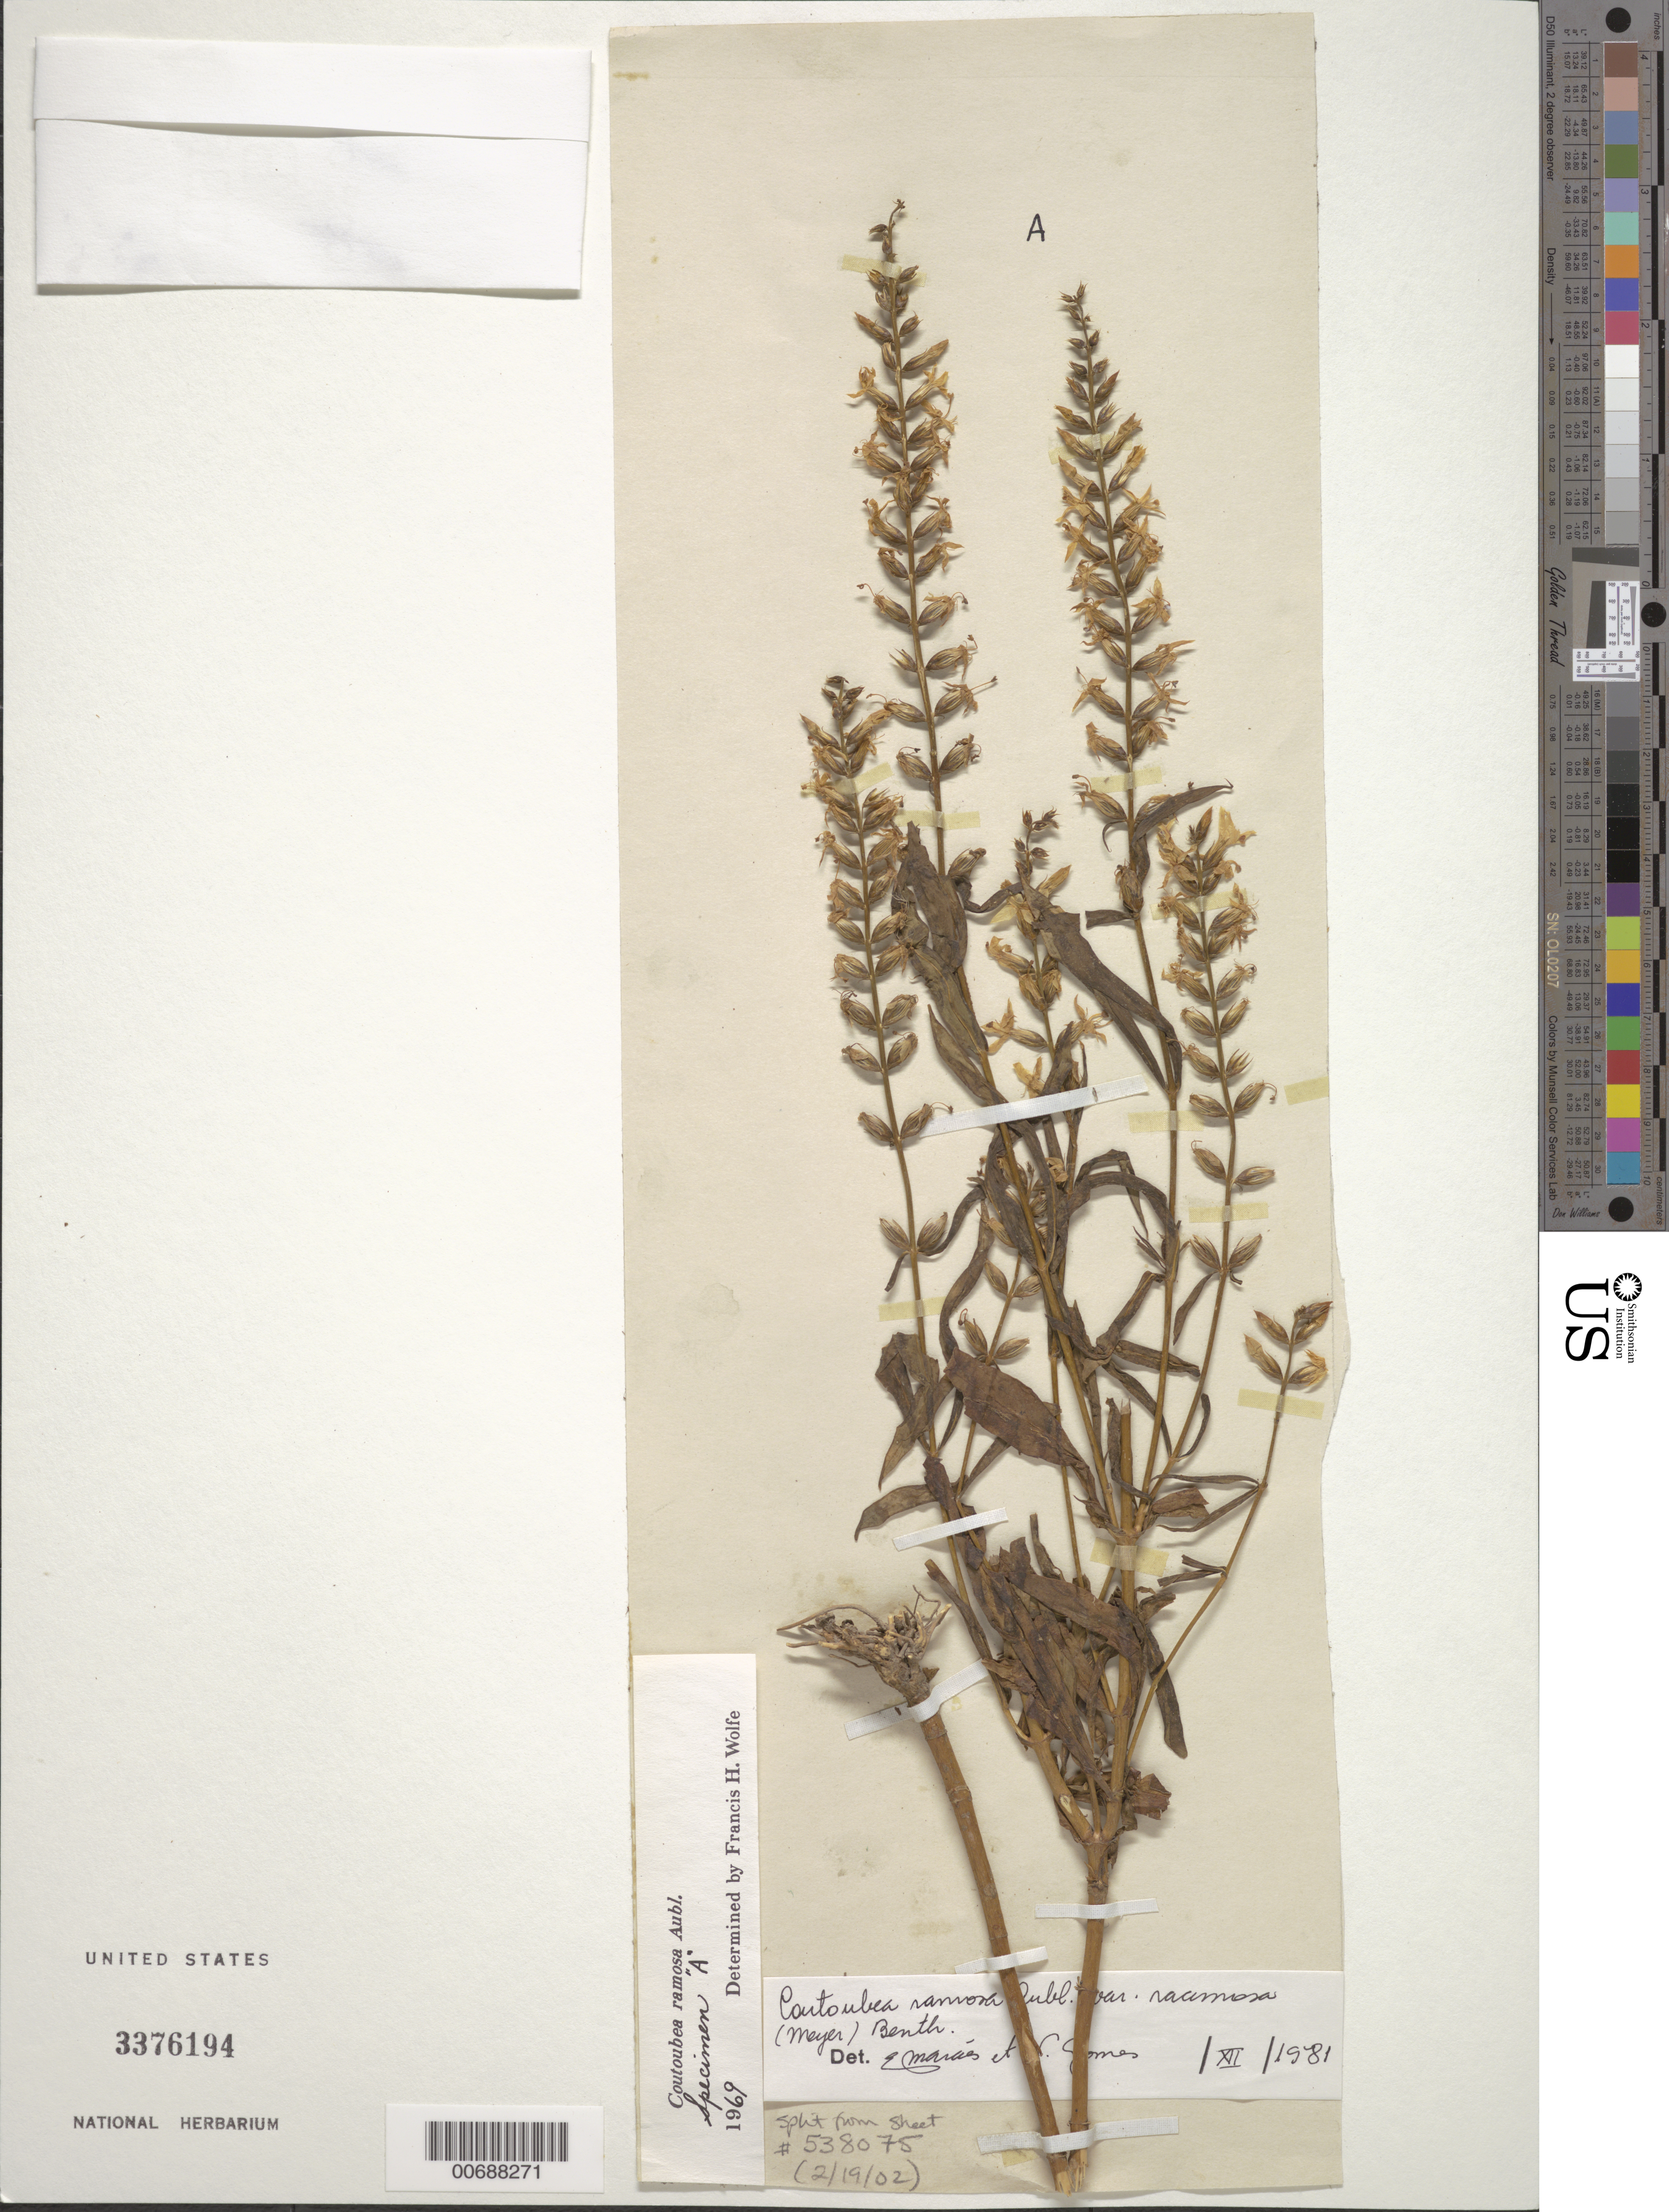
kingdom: Plantae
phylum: Tracheophyta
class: Magnoliopsida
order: Gentianales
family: Gentianaceae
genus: Coutoubea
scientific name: Coutoubea ramosa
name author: Aubl.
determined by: Gomes, V.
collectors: J. A. Samuels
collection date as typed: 31-May-16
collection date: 1916-05-31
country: Suriname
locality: Forest of Zandery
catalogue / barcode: US 3376194